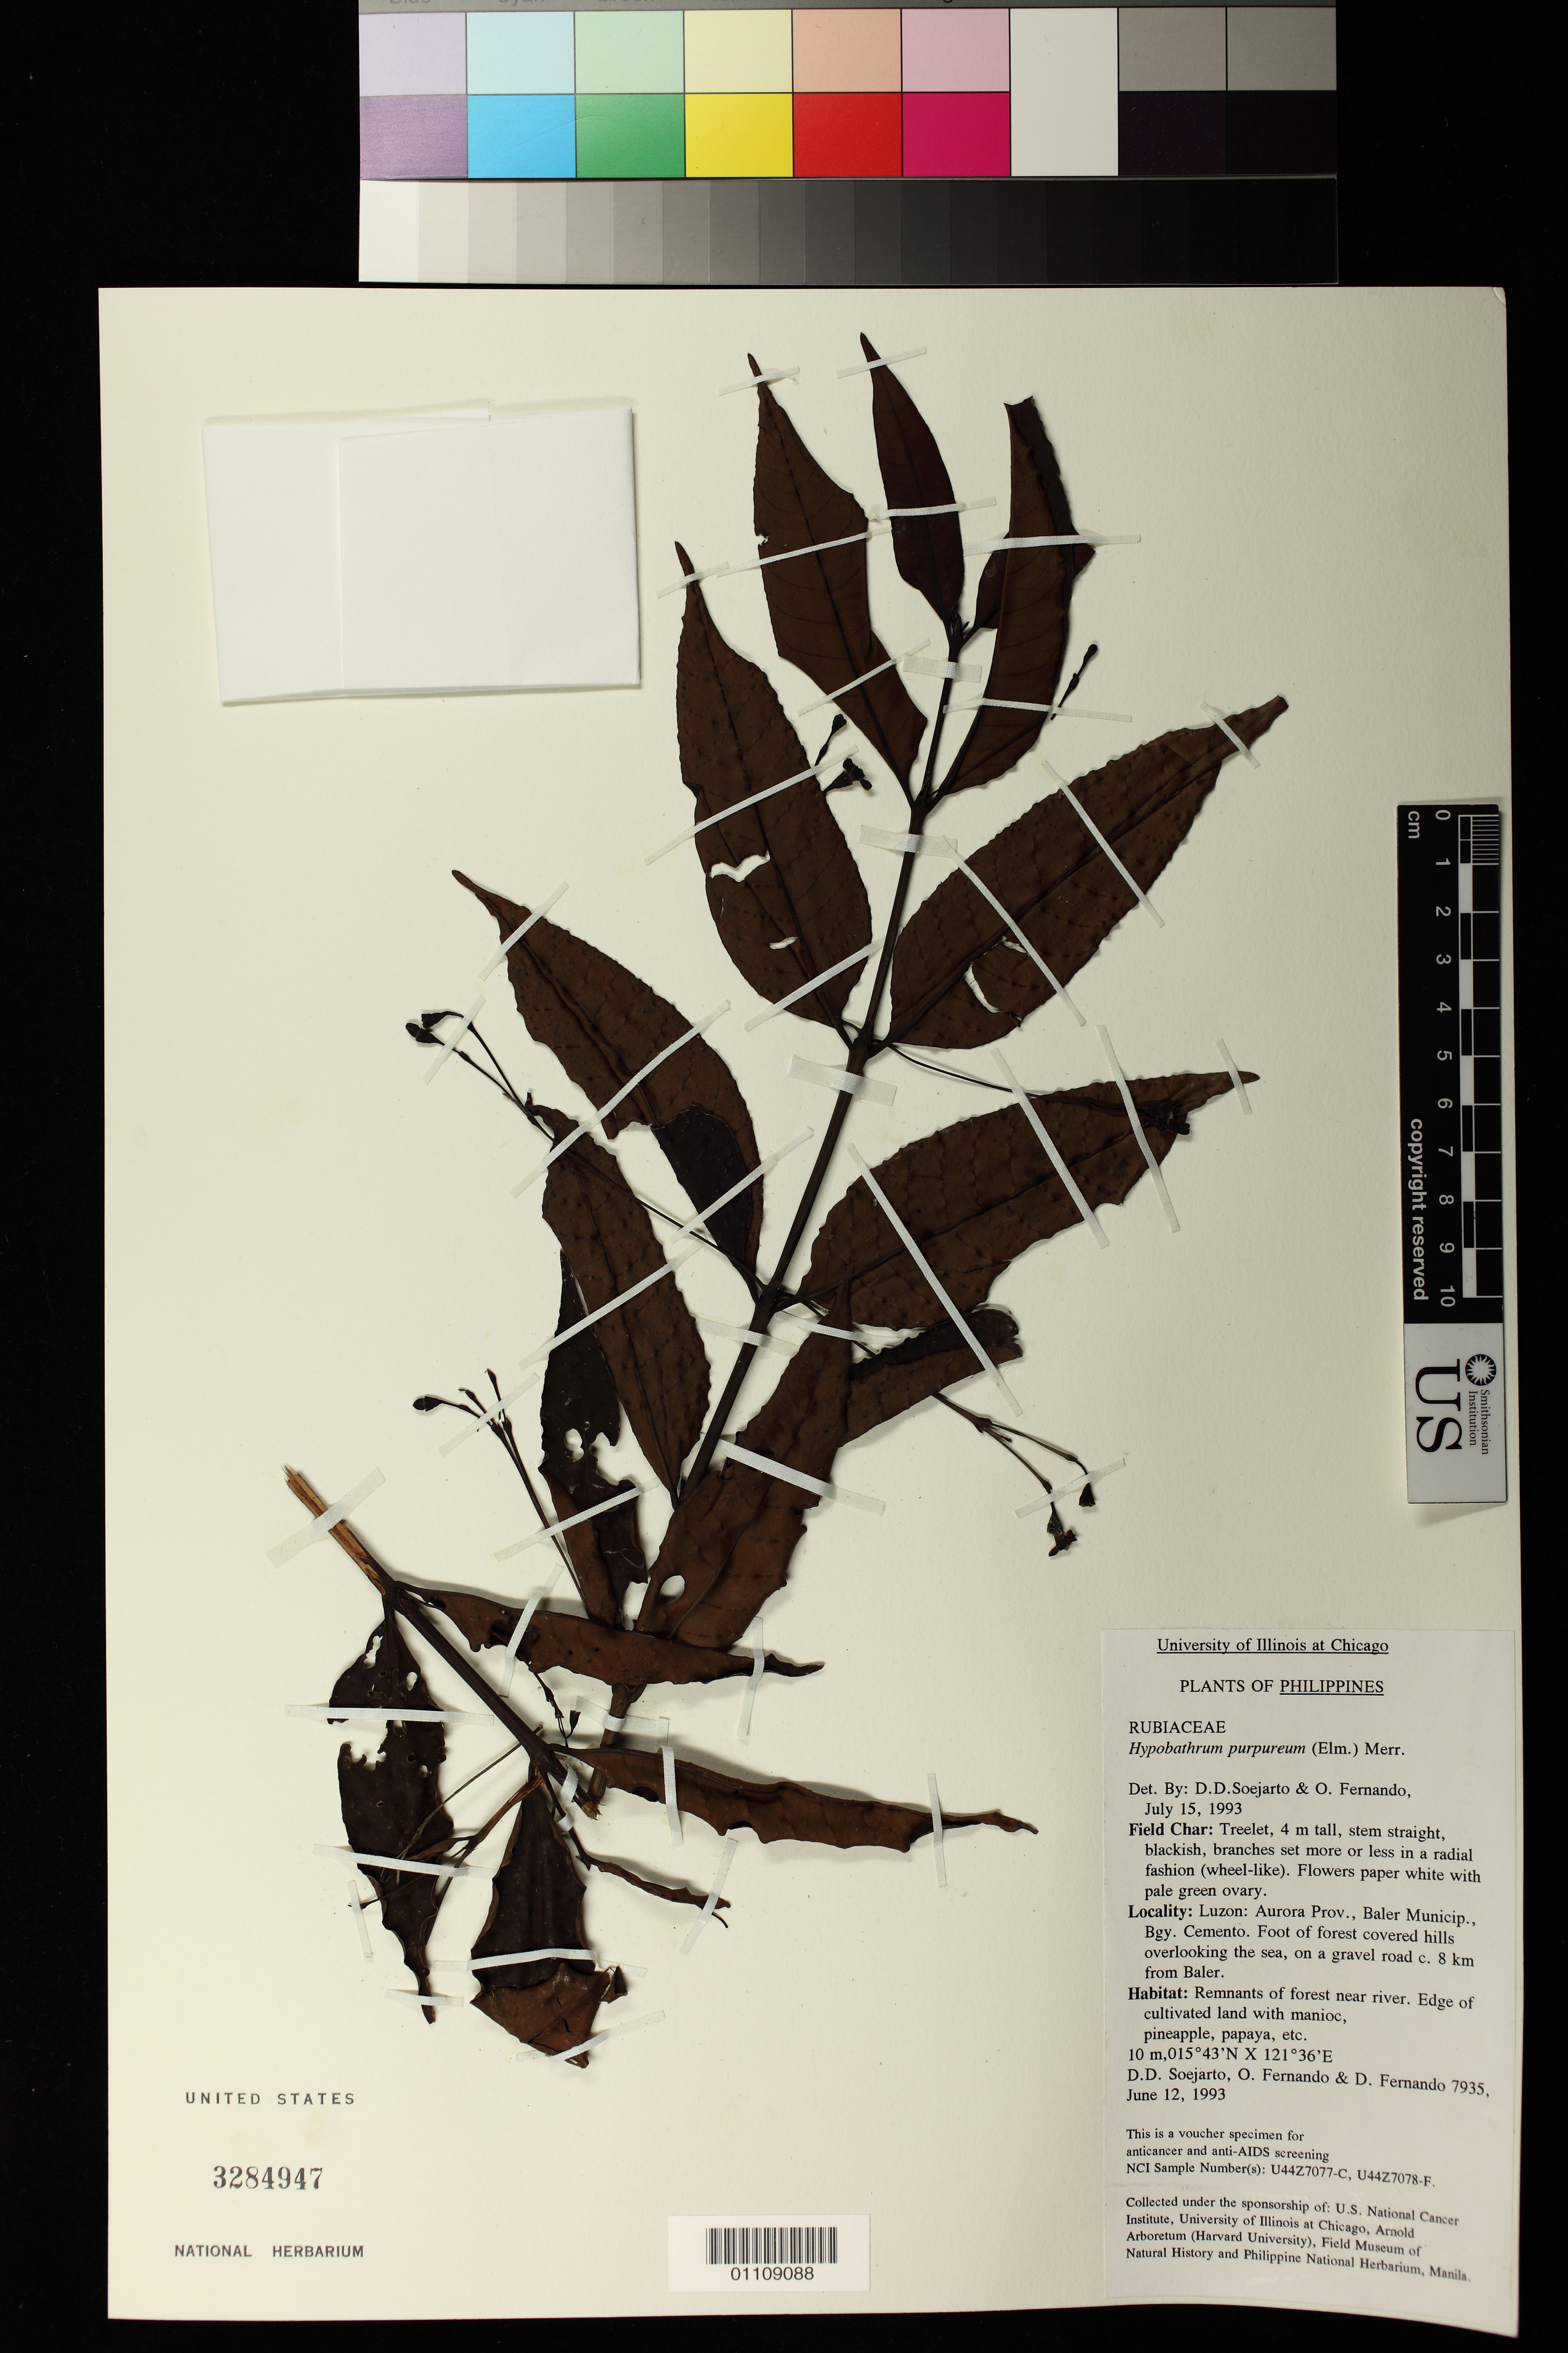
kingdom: Plantae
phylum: Tracheophyta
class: Magnoliopsida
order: Gentianales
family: Rubiaceae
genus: Hypobathrum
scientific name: Hypobathrum purpureum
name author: (Elmer) Merr.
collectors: D. D. Soejarto, O. Fernando & D. Fernando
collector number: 7935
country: Philippines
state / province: Central Luzon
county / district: Aurora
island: Luzon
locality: Bgy. Cemento, 8 nkm from Baler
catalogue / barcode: US 3284947